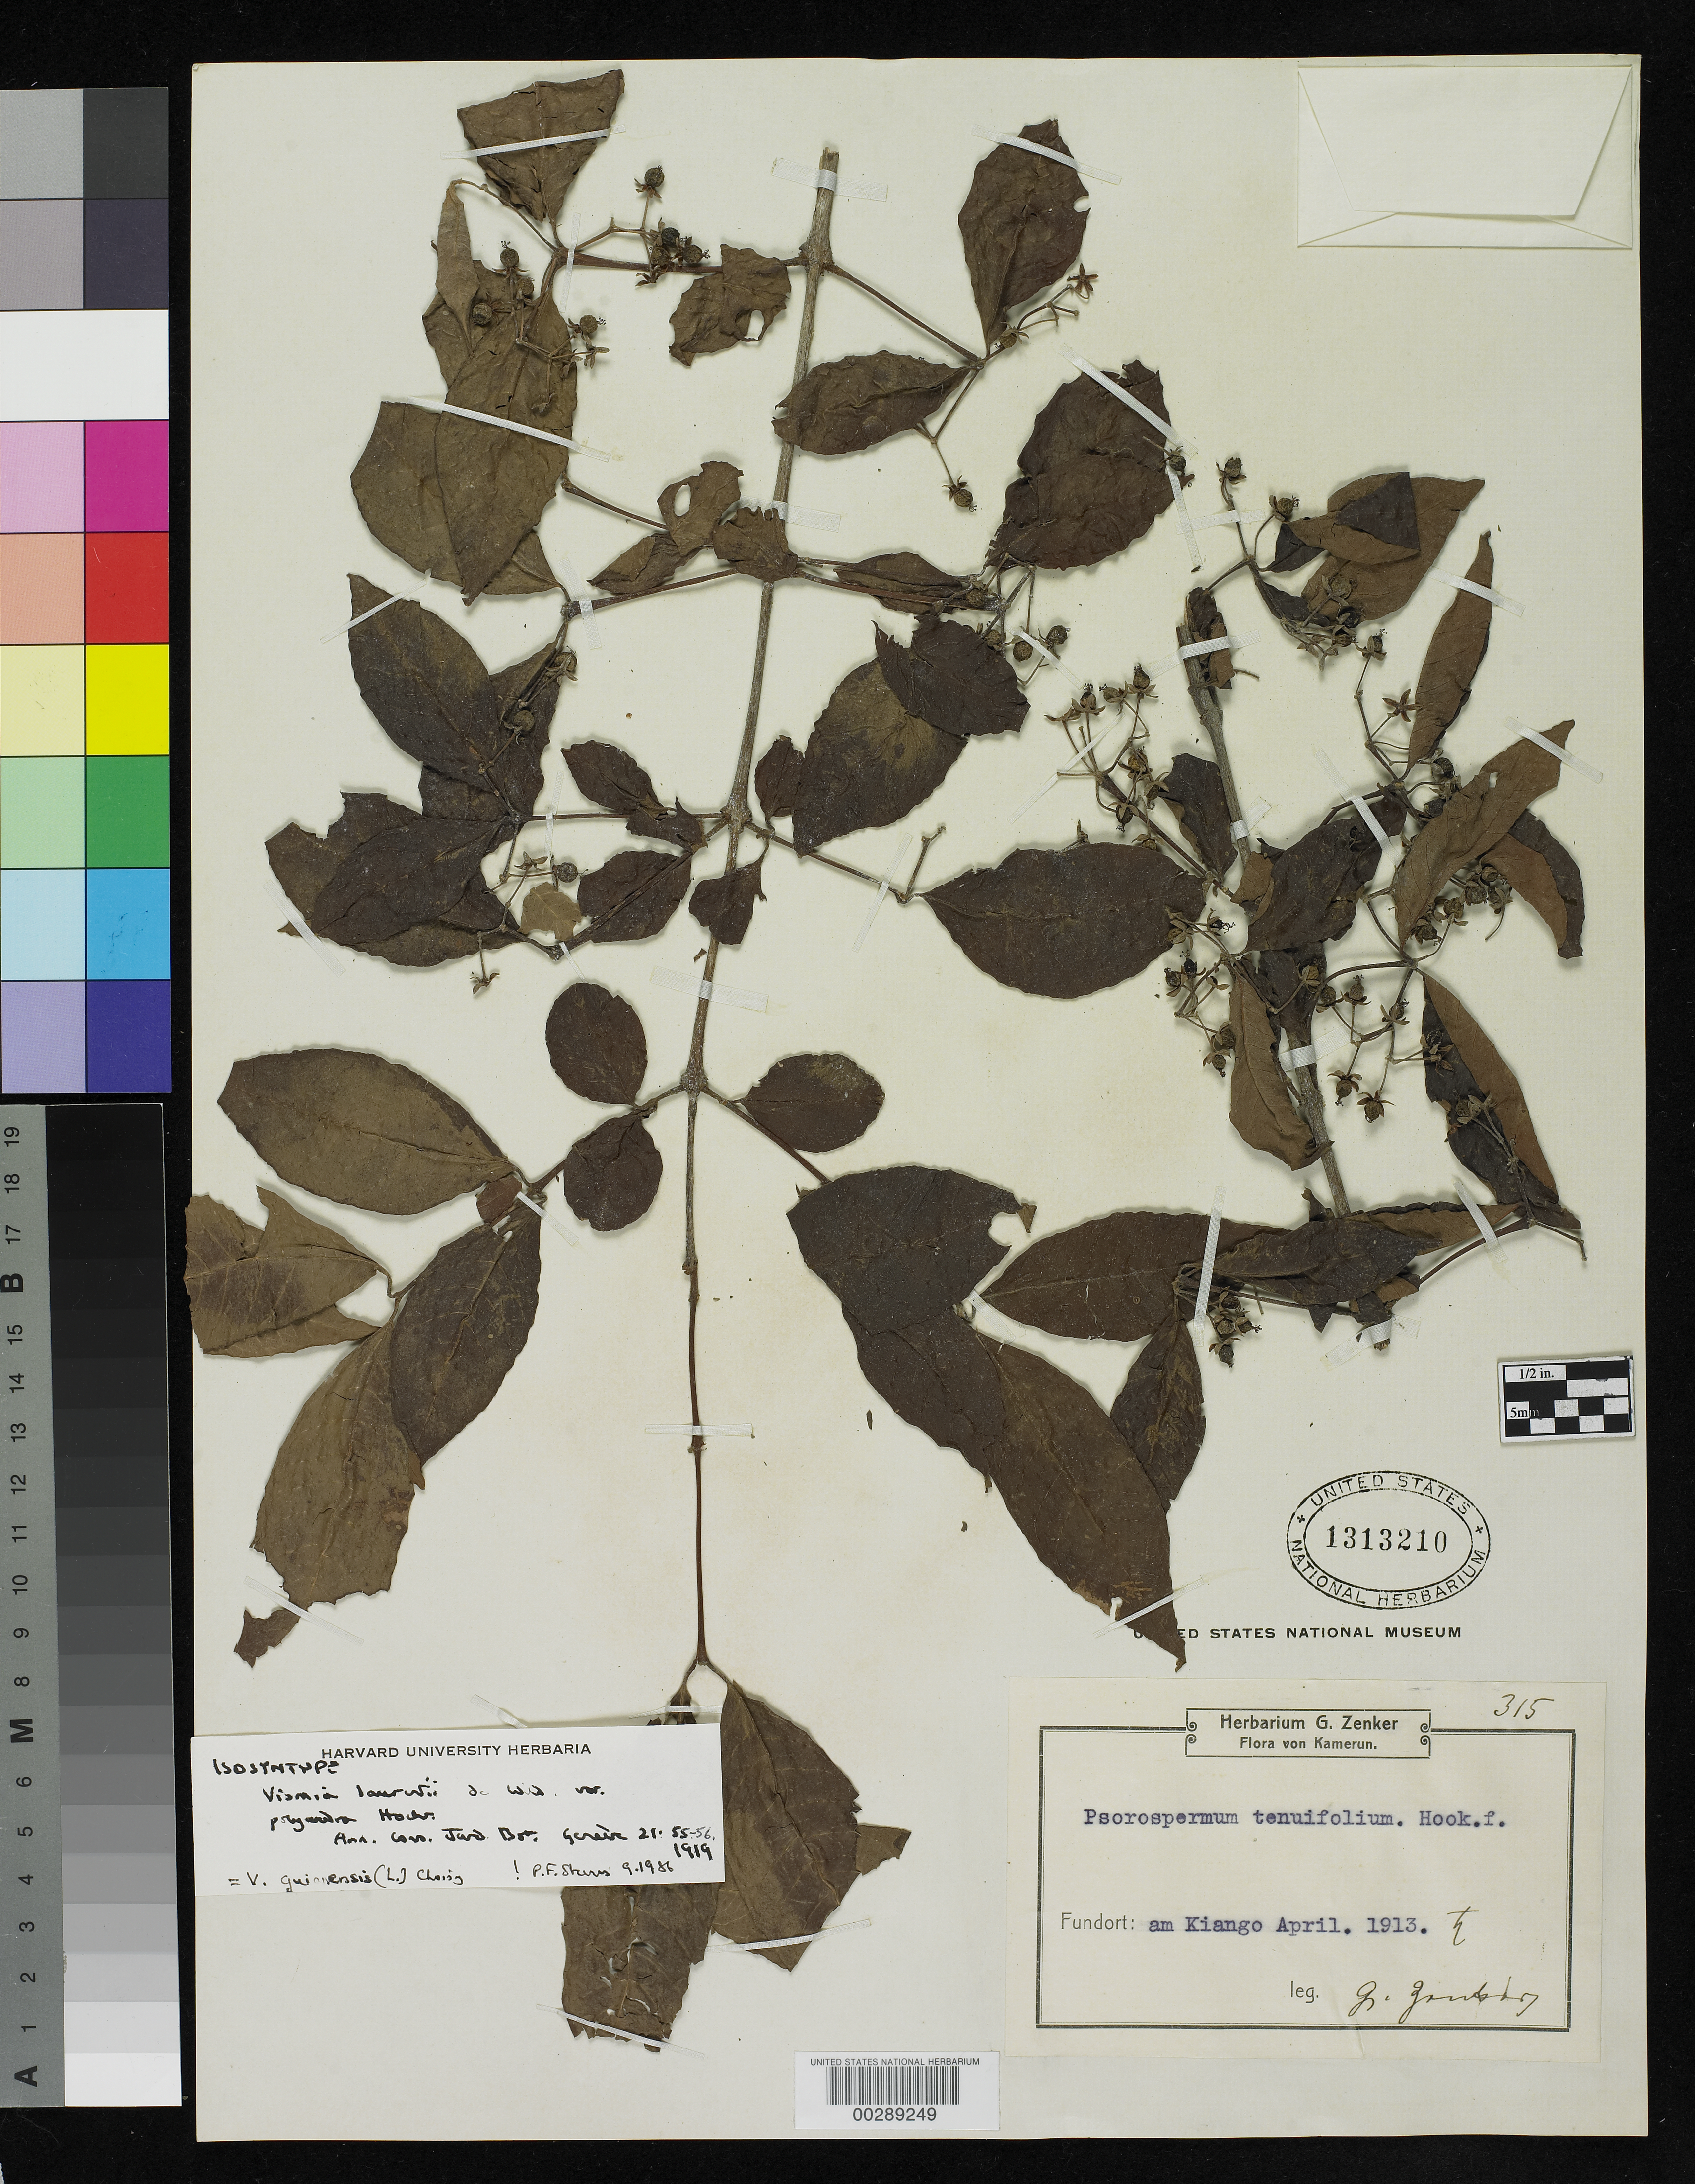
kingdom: Plantae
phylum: Tracheophyta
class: Magnoliopsida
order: Malpighiales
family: Hypericaceae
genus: Vismia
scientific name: Vismia laurentii var. polyandra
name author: Hochr.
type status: Isosyntype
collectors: G. A. Zenker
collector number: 315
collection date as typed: Apr 1913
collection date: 1913-04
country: Cameroon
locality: Kiango.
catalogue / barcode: US 1313210